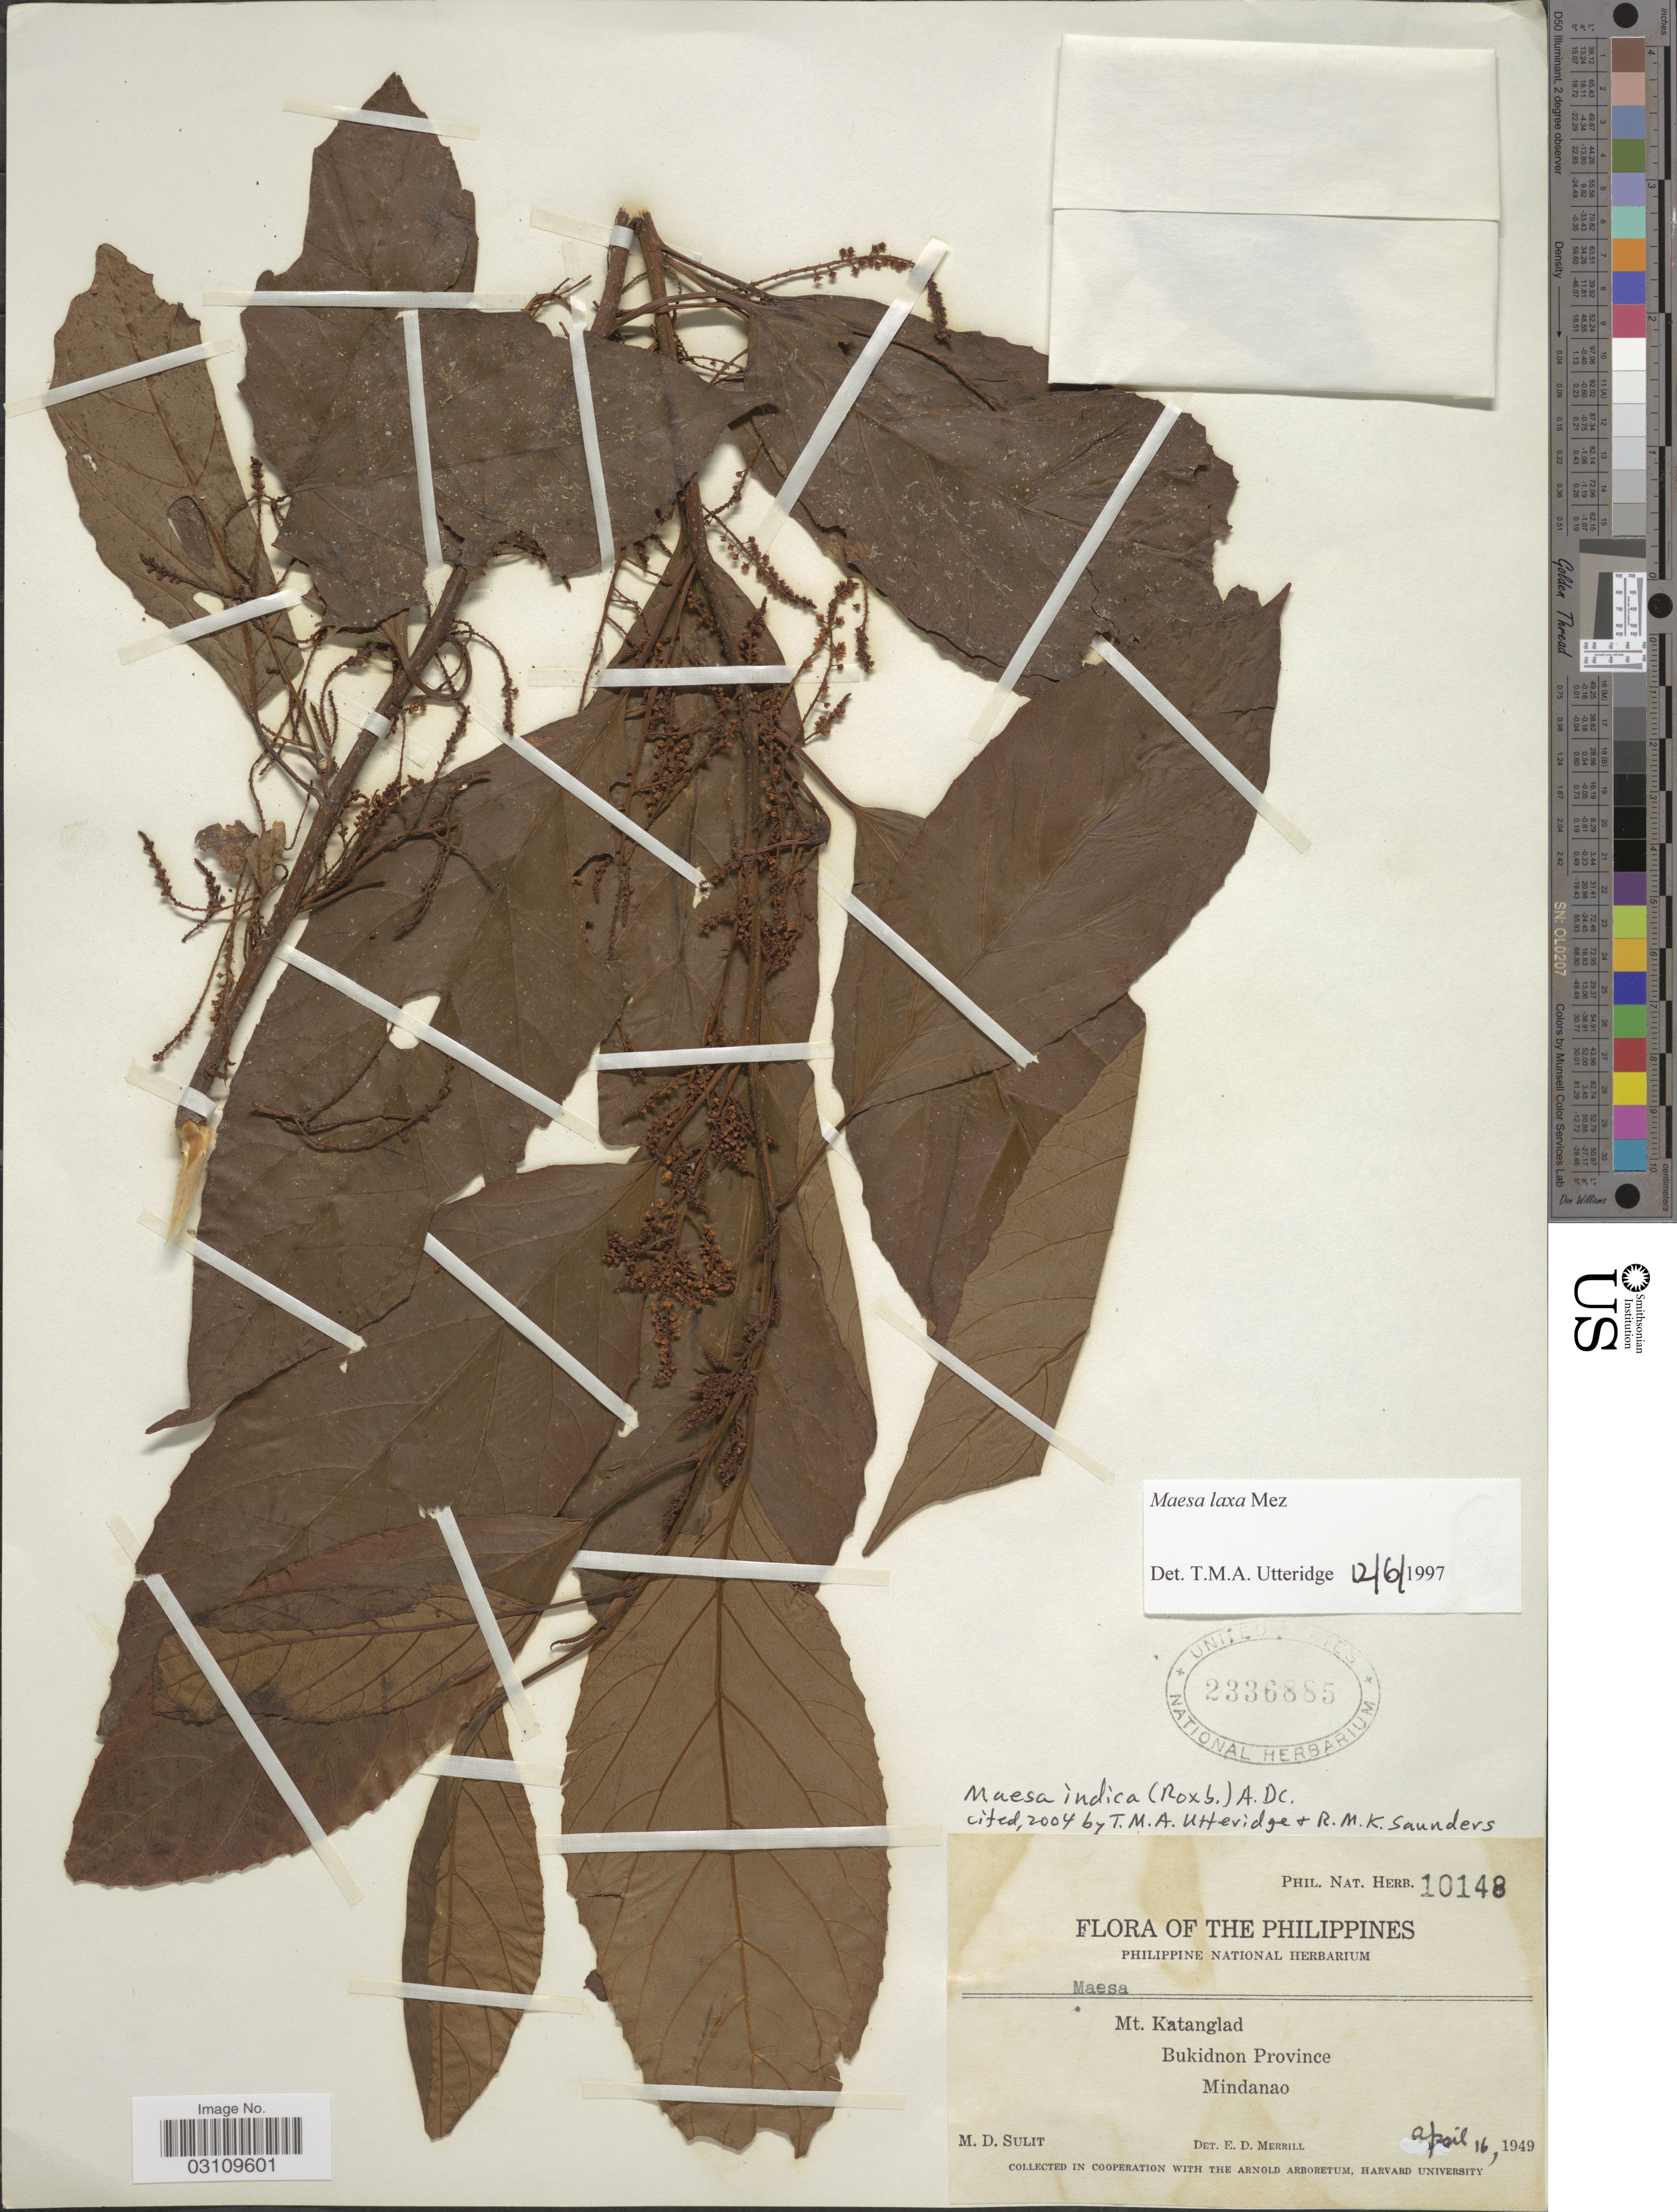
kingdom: Plantae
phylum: Tracheophyta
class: Magnoliopsida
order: Ericales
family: Primulaceae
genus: Maesa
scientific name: Maesa indica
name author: (Roxb.) A. DC.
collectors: M. Sulit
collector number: Phil. Nat. Herb. 10148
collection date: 1949-04-16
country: Philippines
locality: Mt. Katanglad, Bukidnon Province, Mindanao.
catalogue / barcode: US 2336885